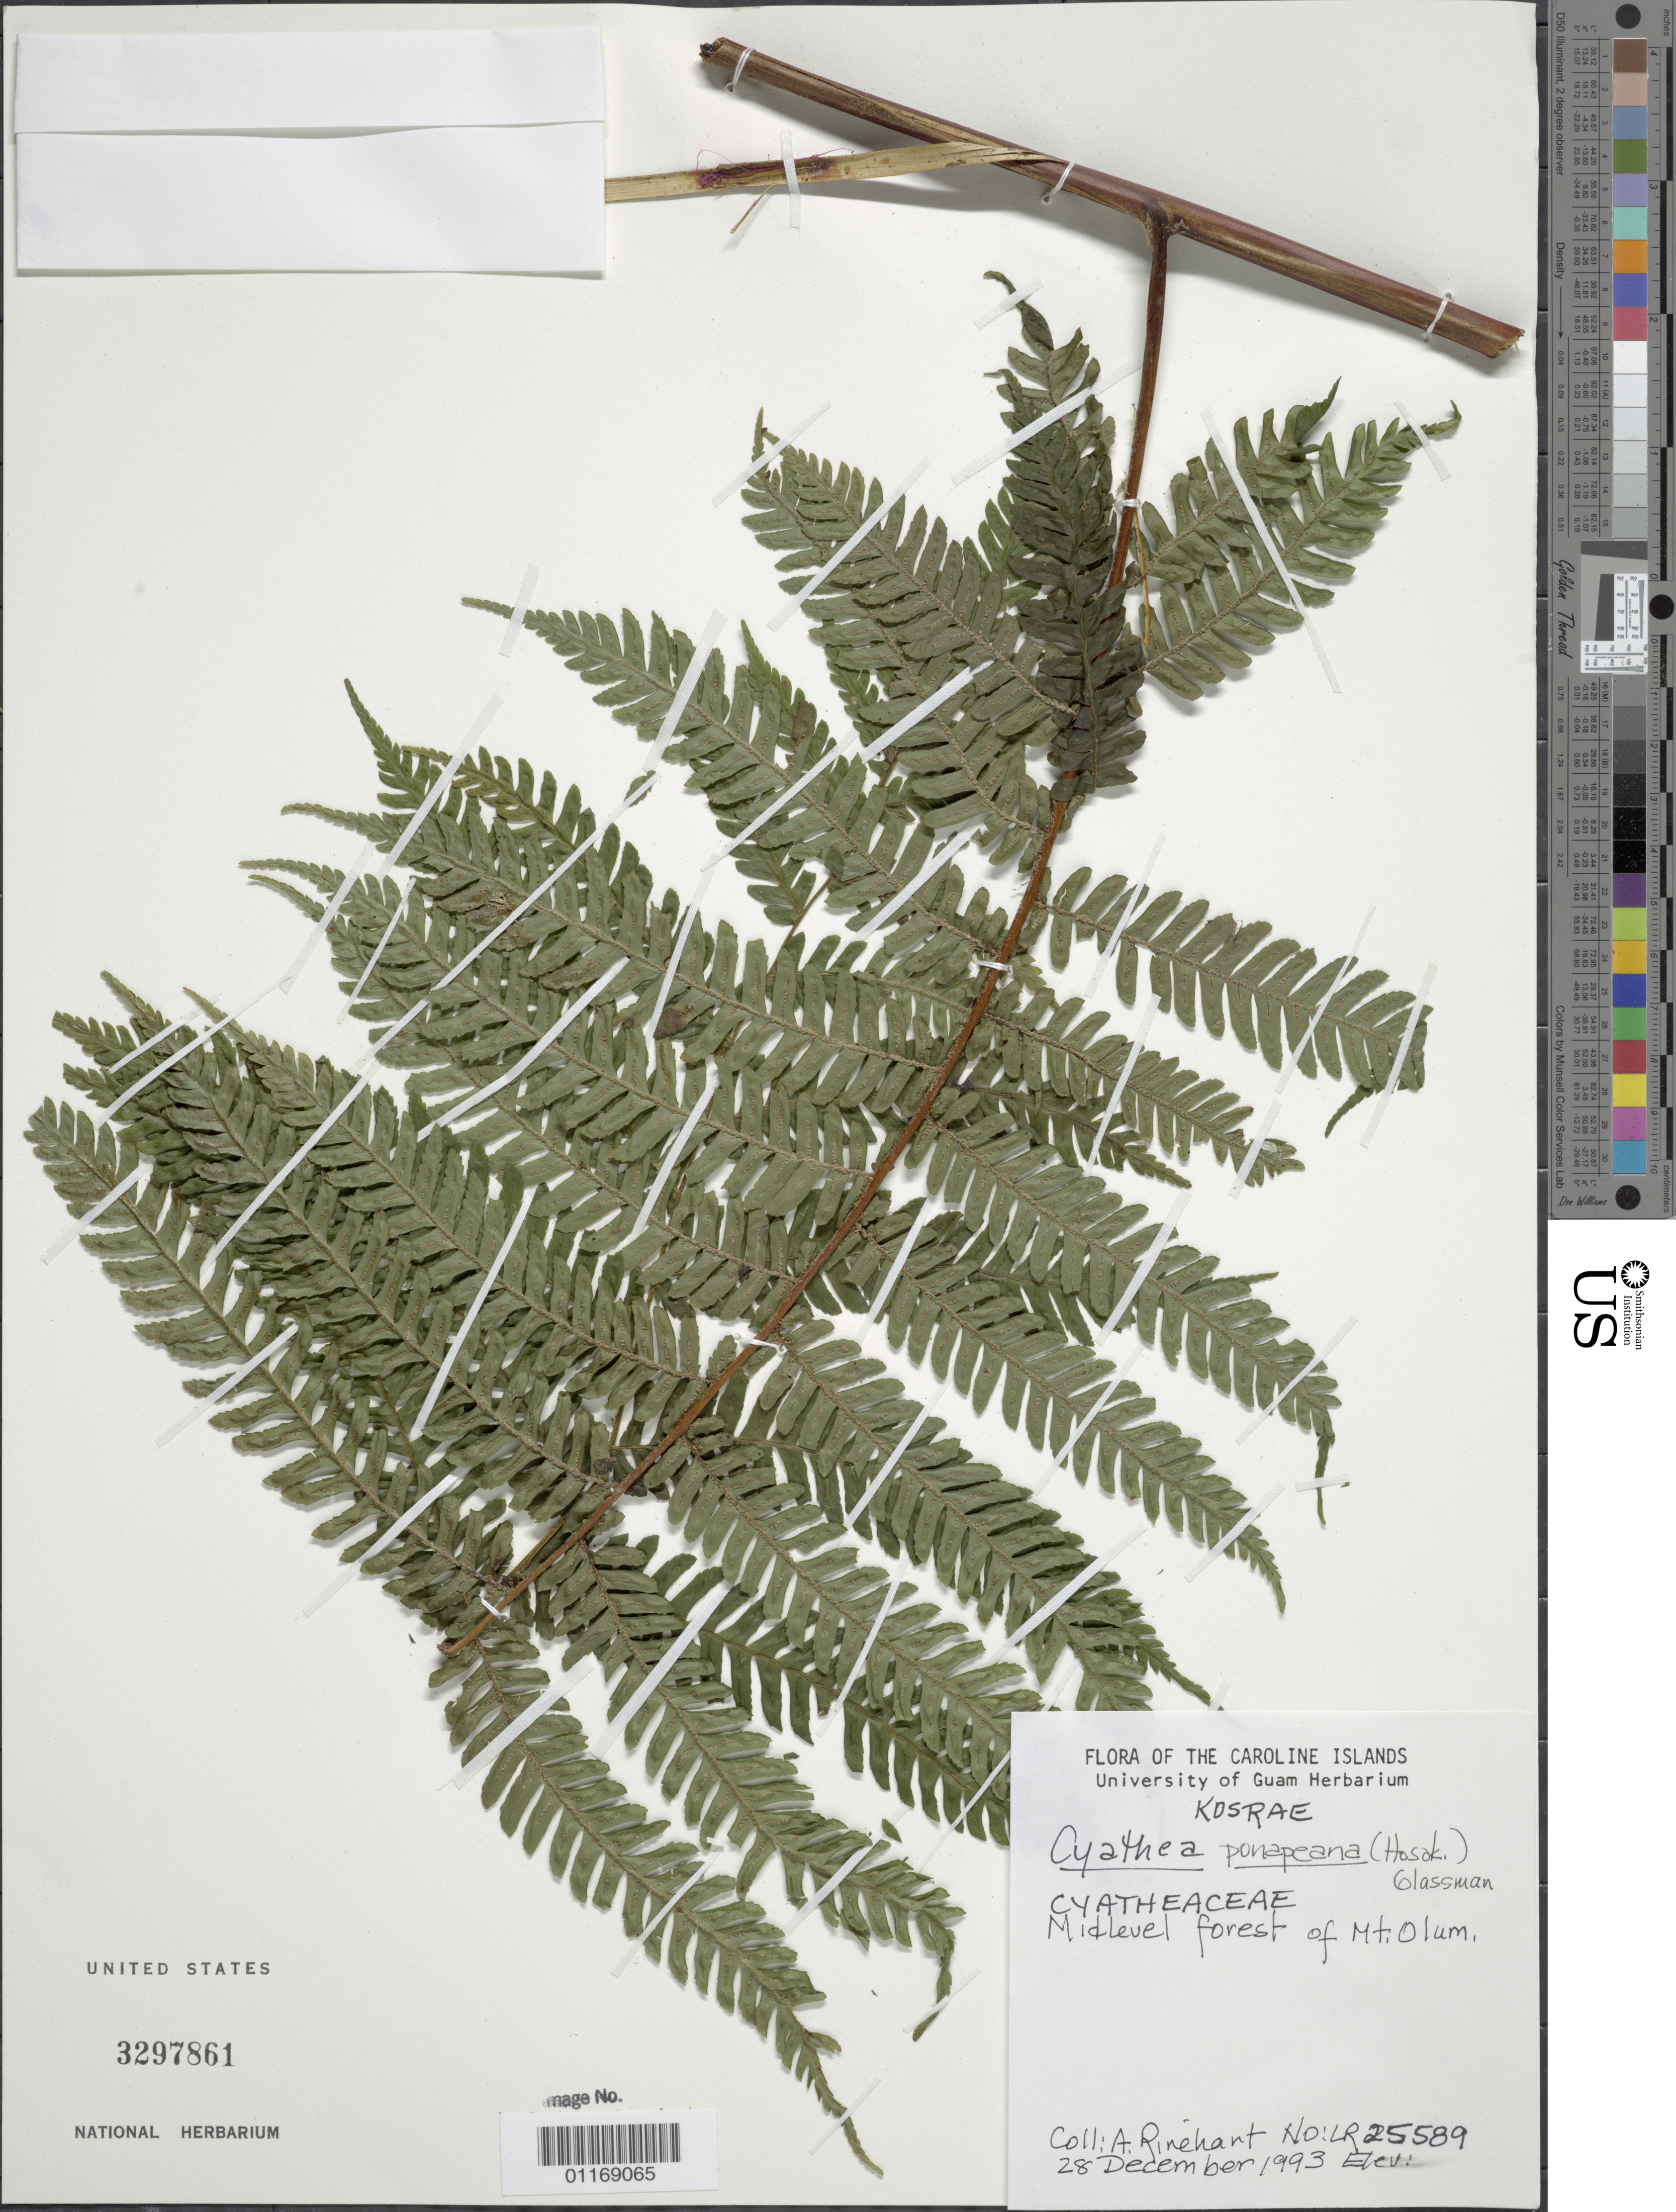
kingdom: Plantae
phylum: Tracheophyta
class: Polypodiopsida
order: Cyatheales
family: Cyatheaceae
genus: Alsophila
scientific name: Alsophila ponapeana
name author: Hosok.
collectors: A. Rinehart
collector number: LR25589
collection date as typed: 28 Dec 1993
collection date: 1993-12-28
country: Micronesia, Federated States of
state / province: Kosrae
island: Kosrae [Kusaie]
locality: Mt. Olum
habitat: Midlevel forest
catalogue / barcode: US 3297861